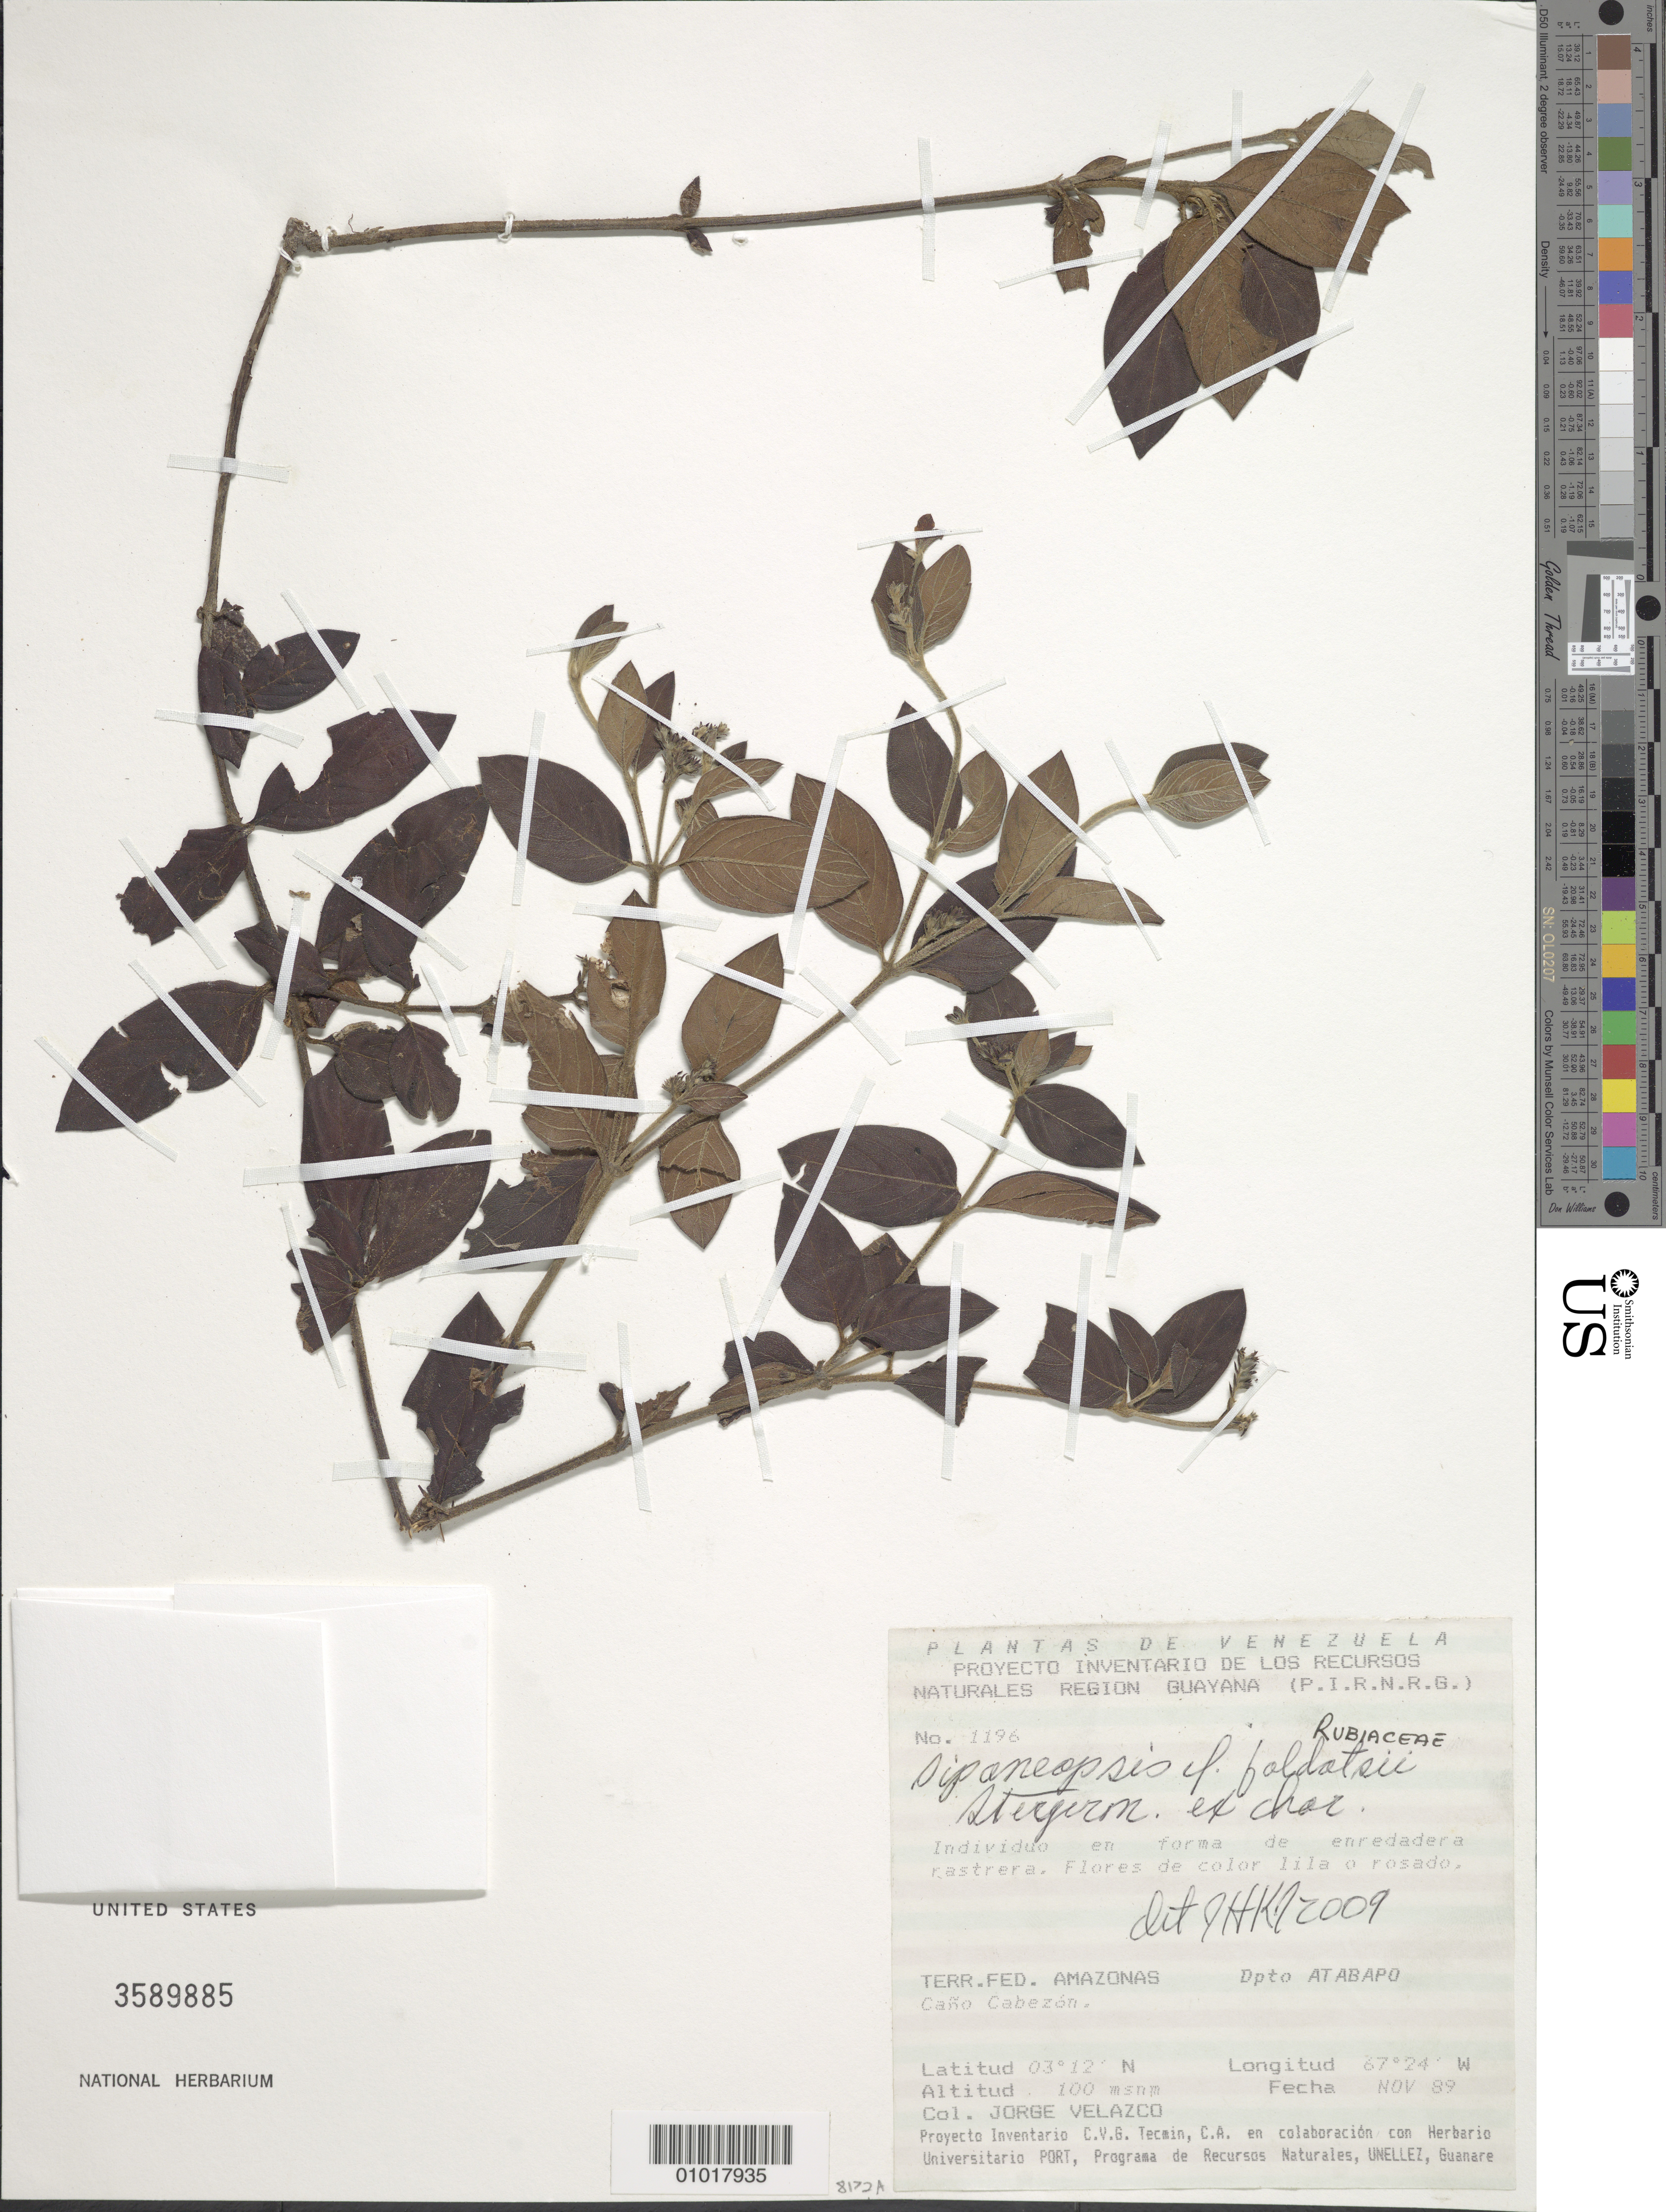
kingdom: Plantae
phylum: Tracheophyta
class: Magnoliopsida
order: Gentianales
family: Rubiaceae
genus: Sipaneopsis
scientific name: Sipaneopsis foldatsii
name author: Steyerm.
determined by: Kirkbride, J. H.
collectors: J. Velazco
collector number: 1196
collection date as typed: Nov-89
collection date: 1989-11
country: Venezuela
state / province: Amazonas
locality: Cano Cabezon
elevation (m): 100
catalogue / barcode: US 3589885